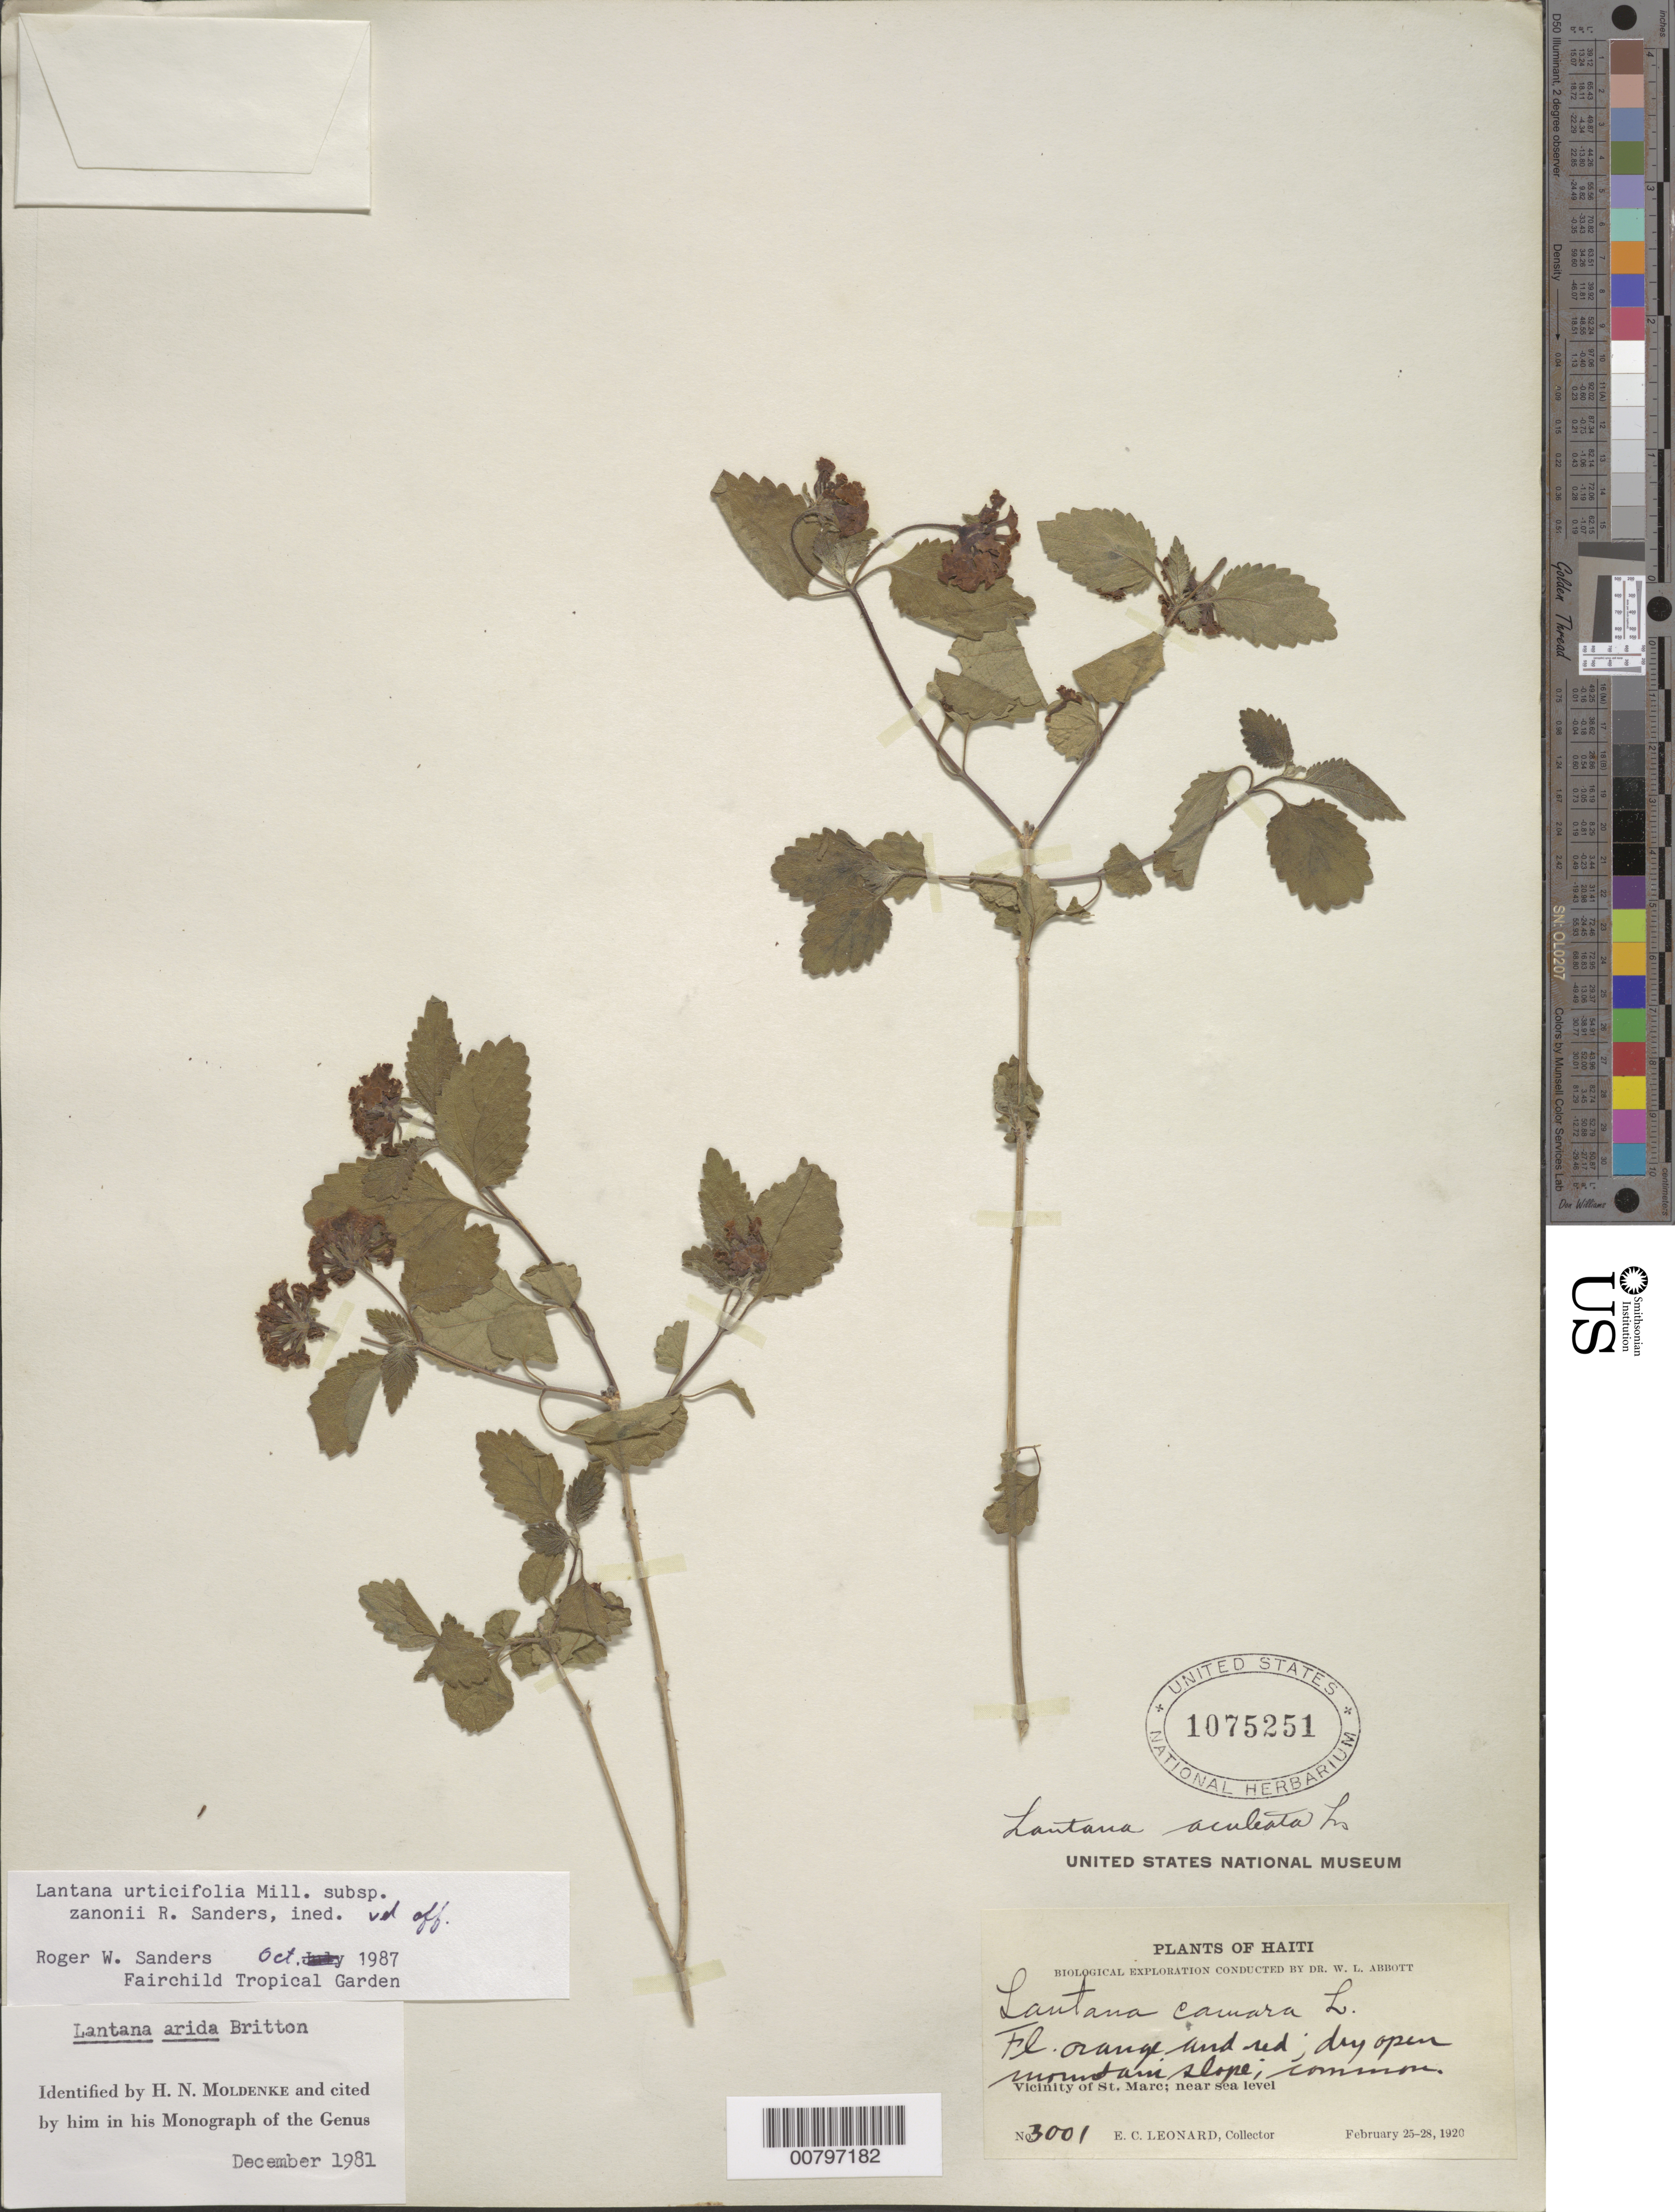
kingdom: Plantae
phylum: Tracheophyta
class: Magnoliopsida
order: Lamiales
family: Verbenaceae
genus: Lantana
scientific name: Lantana arida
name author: Britton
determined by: Sanders, R. W.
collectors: E. C. Leonard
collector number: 3001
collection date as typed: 25 Feb 1920 to 28 Feb 1920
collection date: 1920-02-25/1920-02-28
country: Dominican Republic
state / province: Artibonite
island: Hispaniola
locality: Vicinity of St. Marc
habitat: Dry open mountain slope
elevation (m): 0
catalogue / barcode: US 1075251